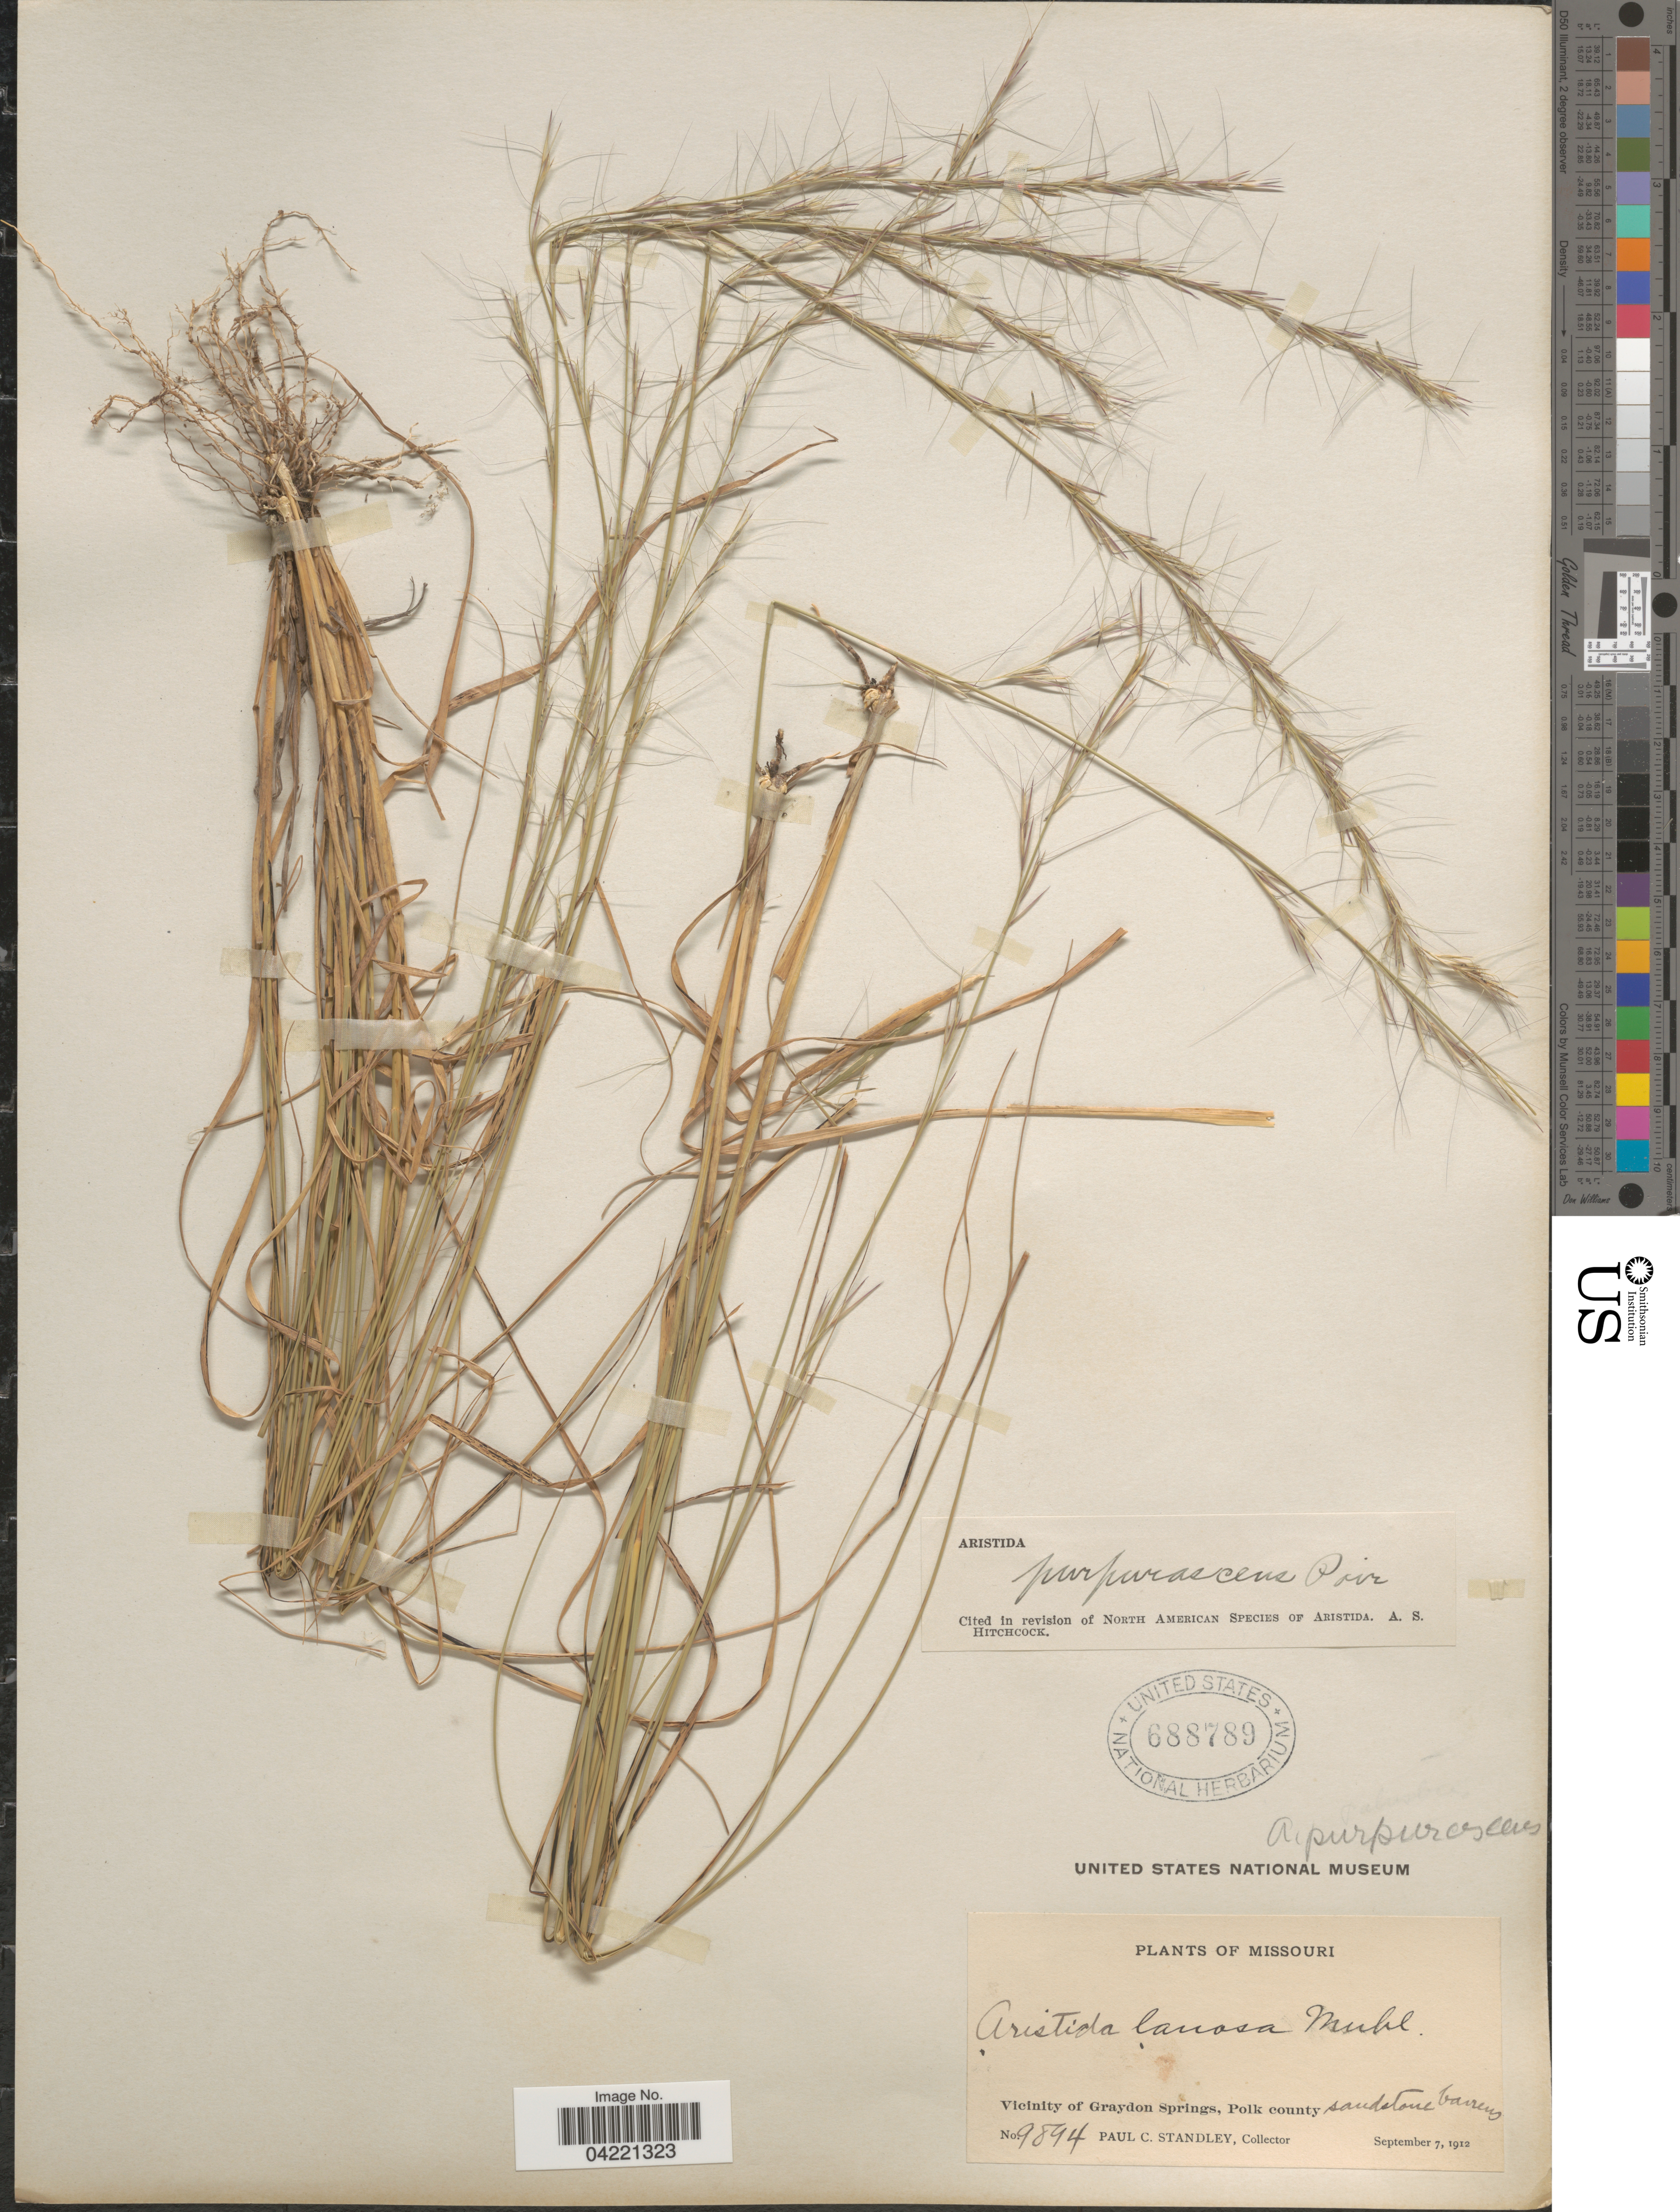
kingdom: Plantae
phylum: Tracheophyta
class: Liliopsida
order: Poales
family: Poaceae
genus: Aristida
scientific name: Aristida purpurascens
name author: Poir.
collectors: P. C. Standley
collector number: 9894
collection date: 1912-09-07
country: United States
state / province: Missouri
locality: Vicinity of Graydon Springs, Polk county sandstone barrens.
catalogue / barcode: US 688789